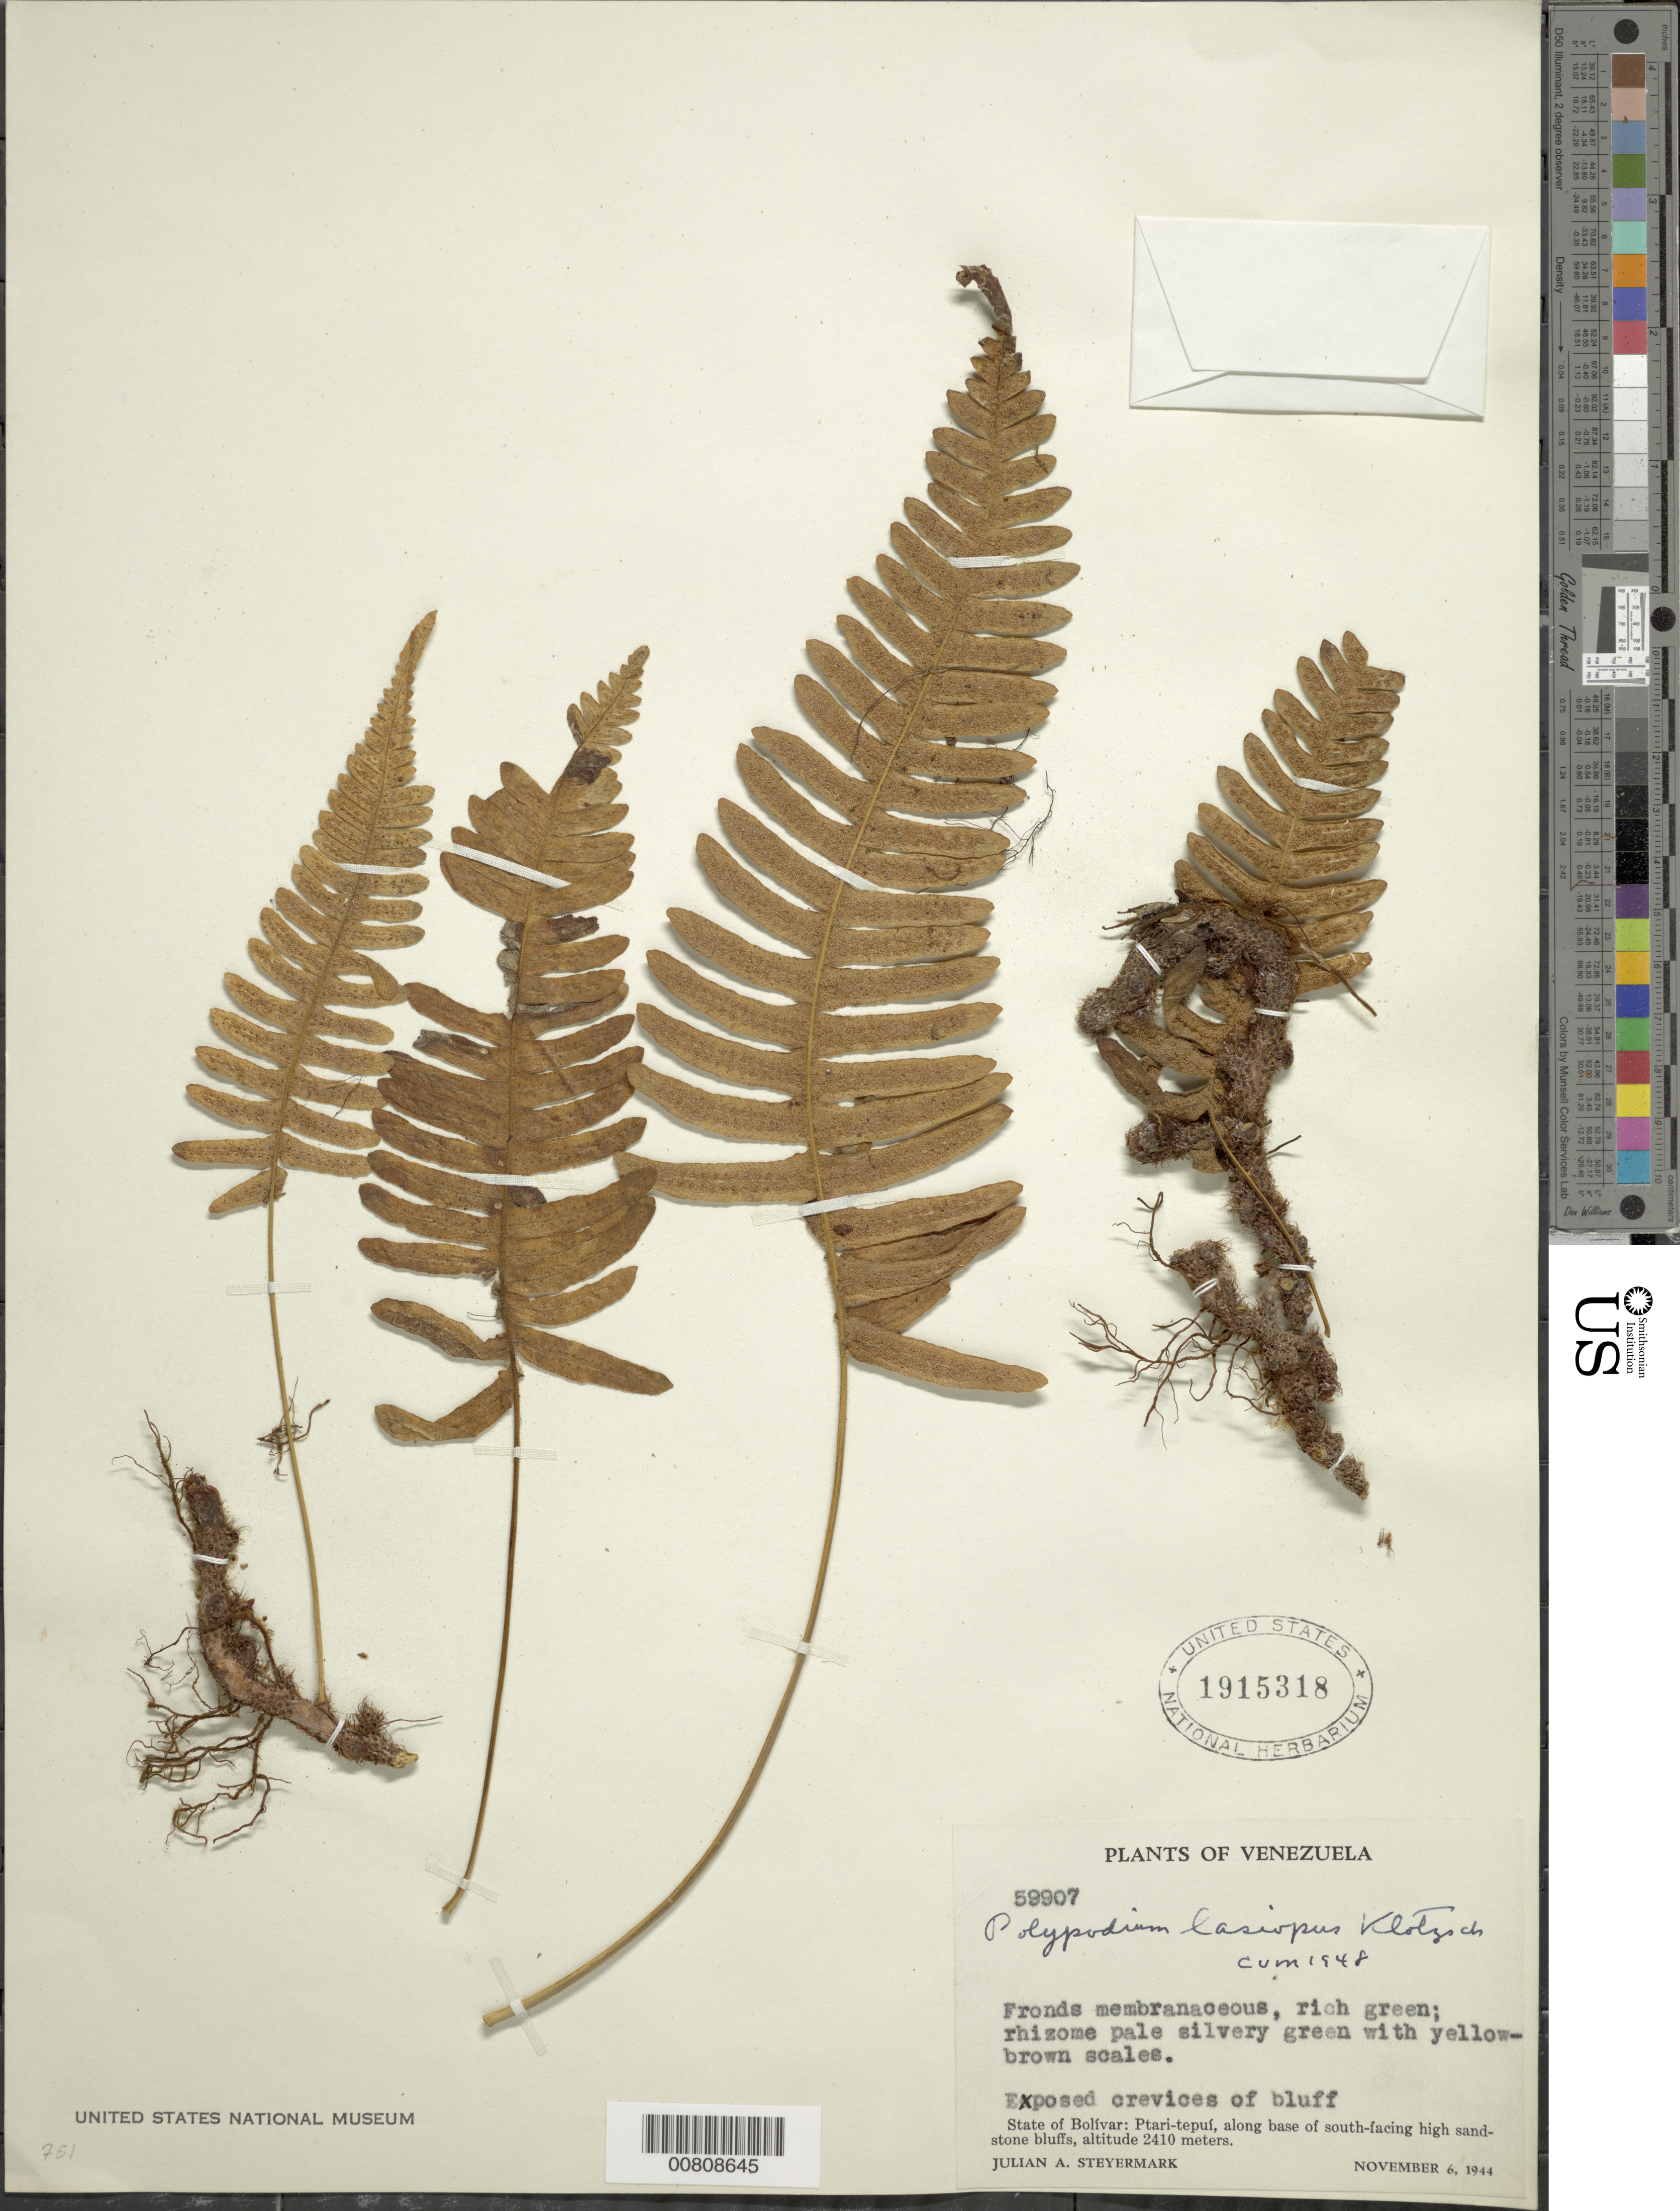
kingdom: Plantae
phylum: Tracheophyta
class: Polypodiopsida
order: Polypodiales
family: Polypodiaceae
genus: Serpocaulon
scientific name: Serpocaulon lasiopus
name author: (Klotzsch) A.R. Sm.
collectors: J. Steyermark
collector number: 59907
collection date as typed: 6-Nov-44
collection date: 1944-11-06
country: Venezuela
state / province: Bolívar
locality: Ptari-tepuí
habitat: Exposed crevices of bluff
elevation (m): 2410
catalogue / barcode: US 1915318